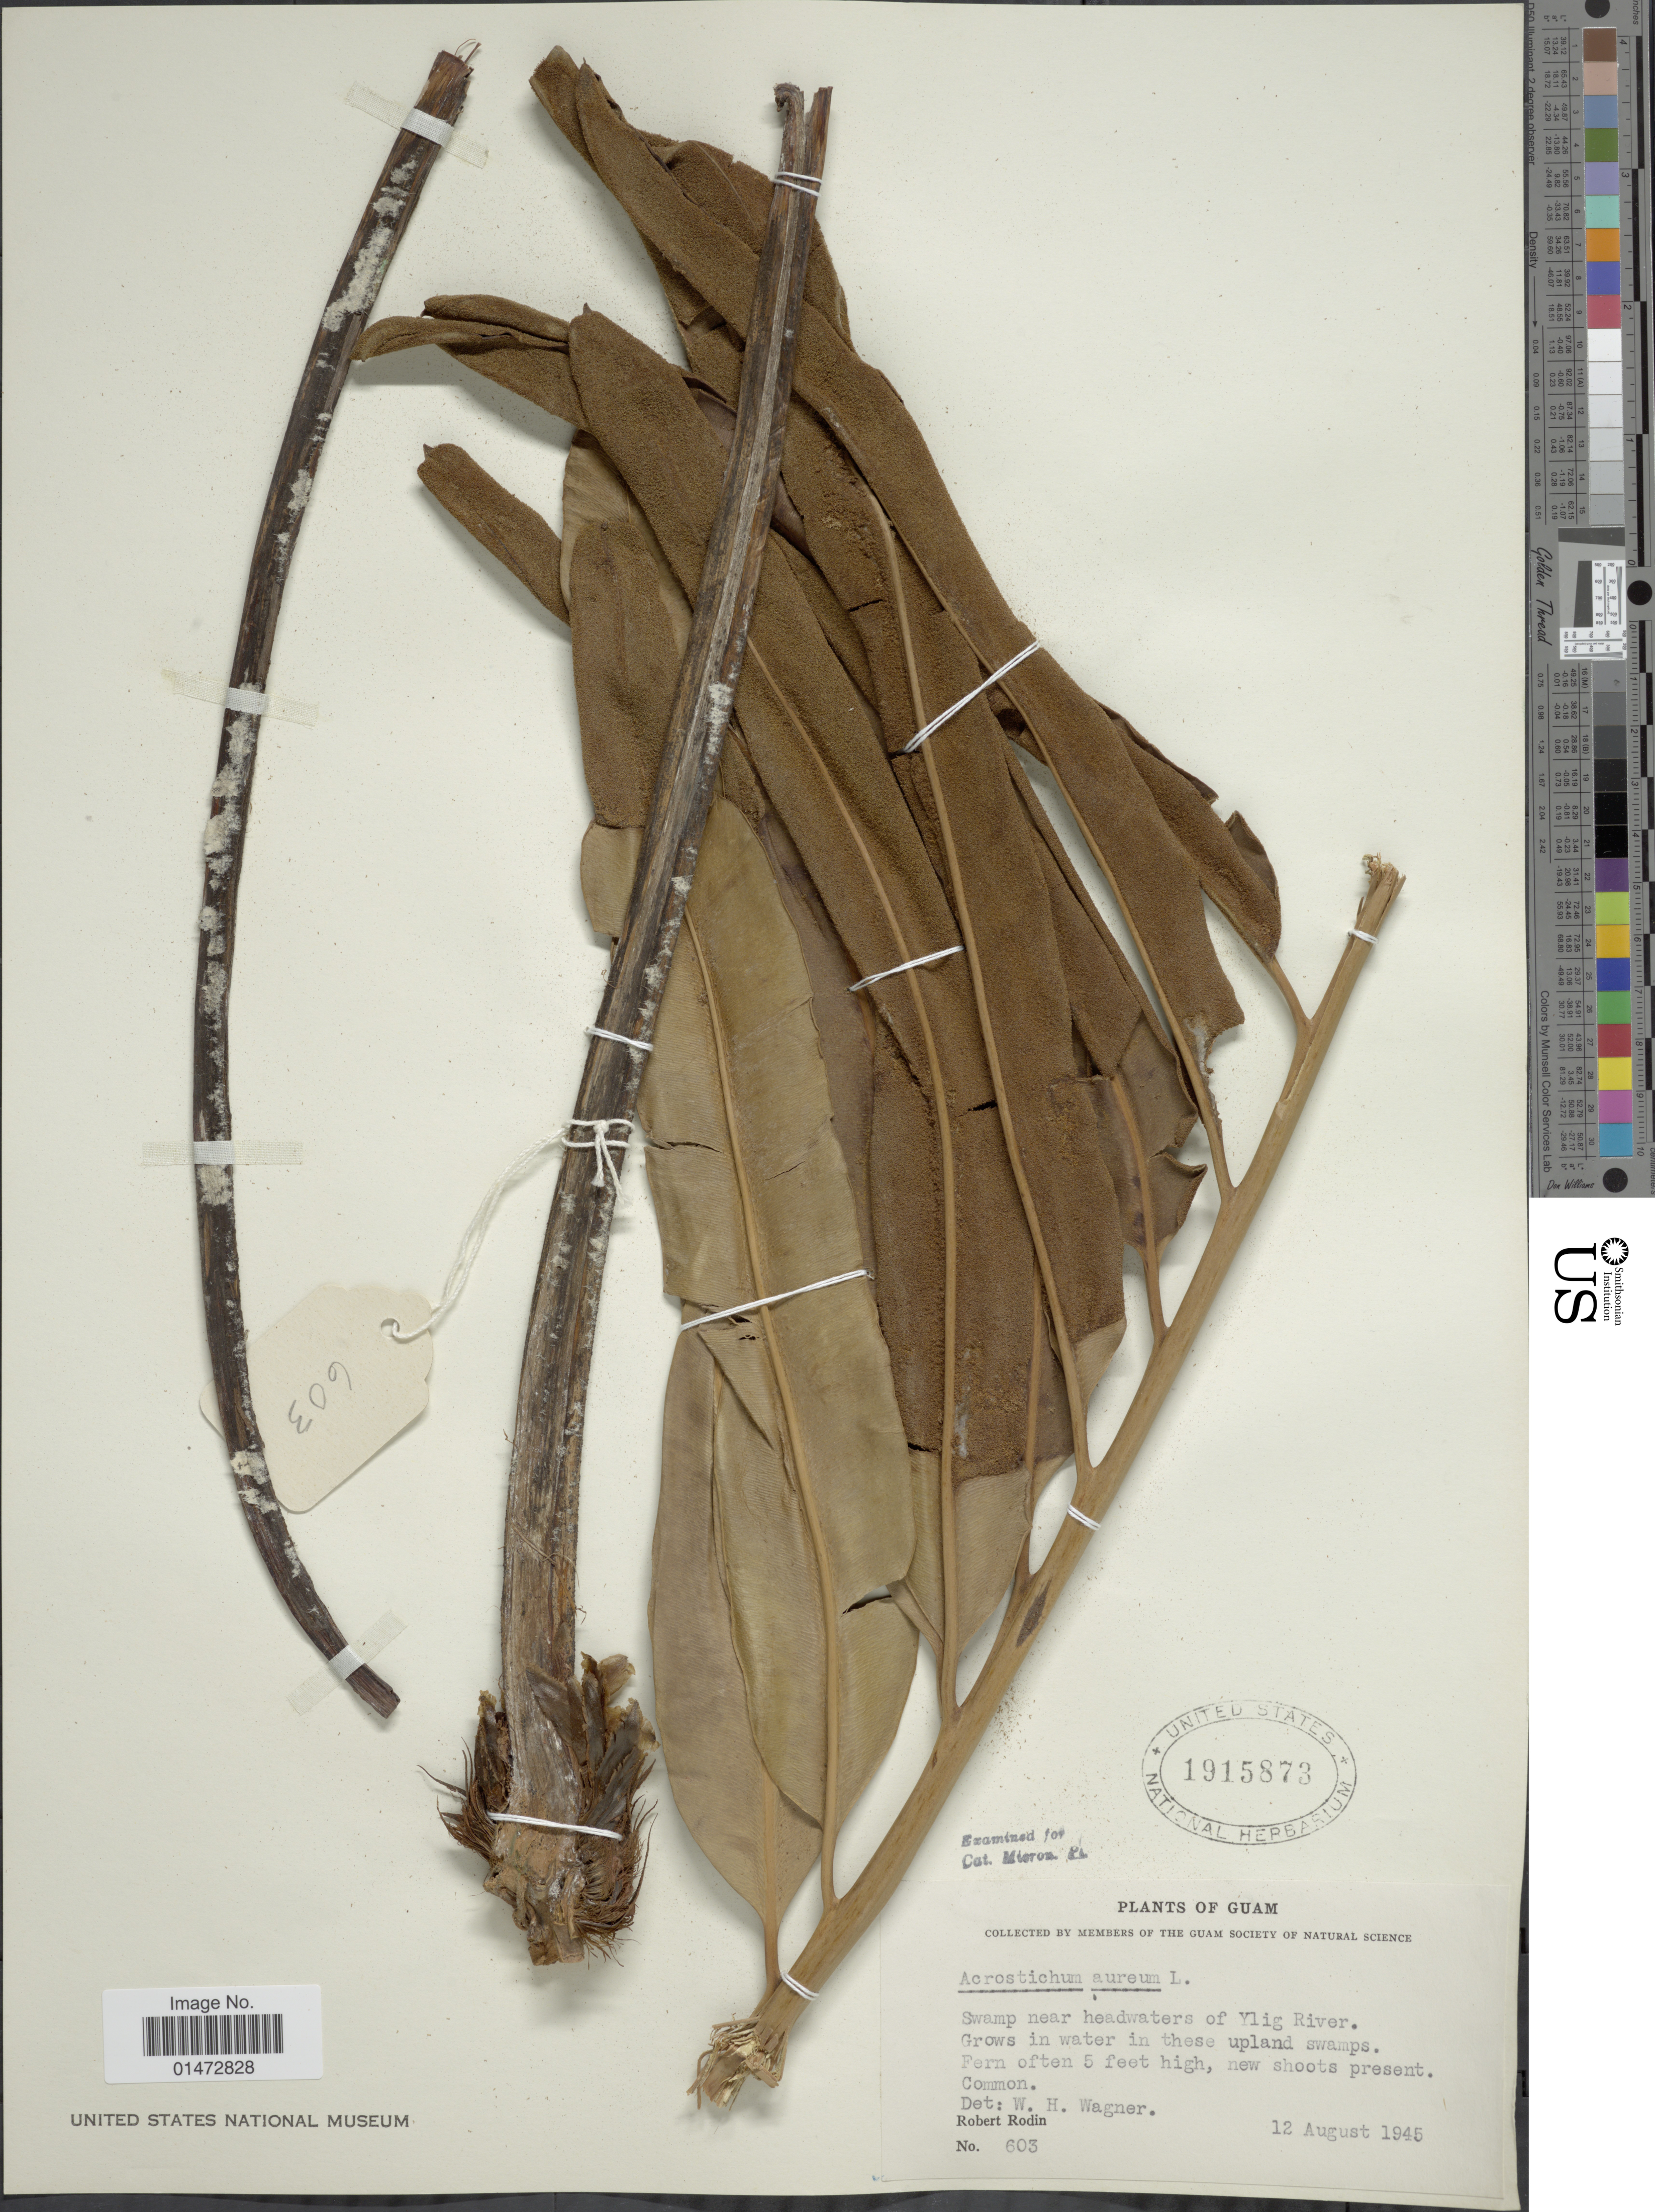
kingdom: Plantae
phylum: Tracheophyta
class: Polypodiopsida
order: Polypodiales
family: Pteridaceae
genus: Acrostichum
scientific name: Acrostichum aureum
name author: L.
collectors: R. Rodin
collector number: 603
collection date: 1945-08-12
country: Guam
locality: Swamp near headwaters of Ylig River.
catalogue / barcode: US 1915873